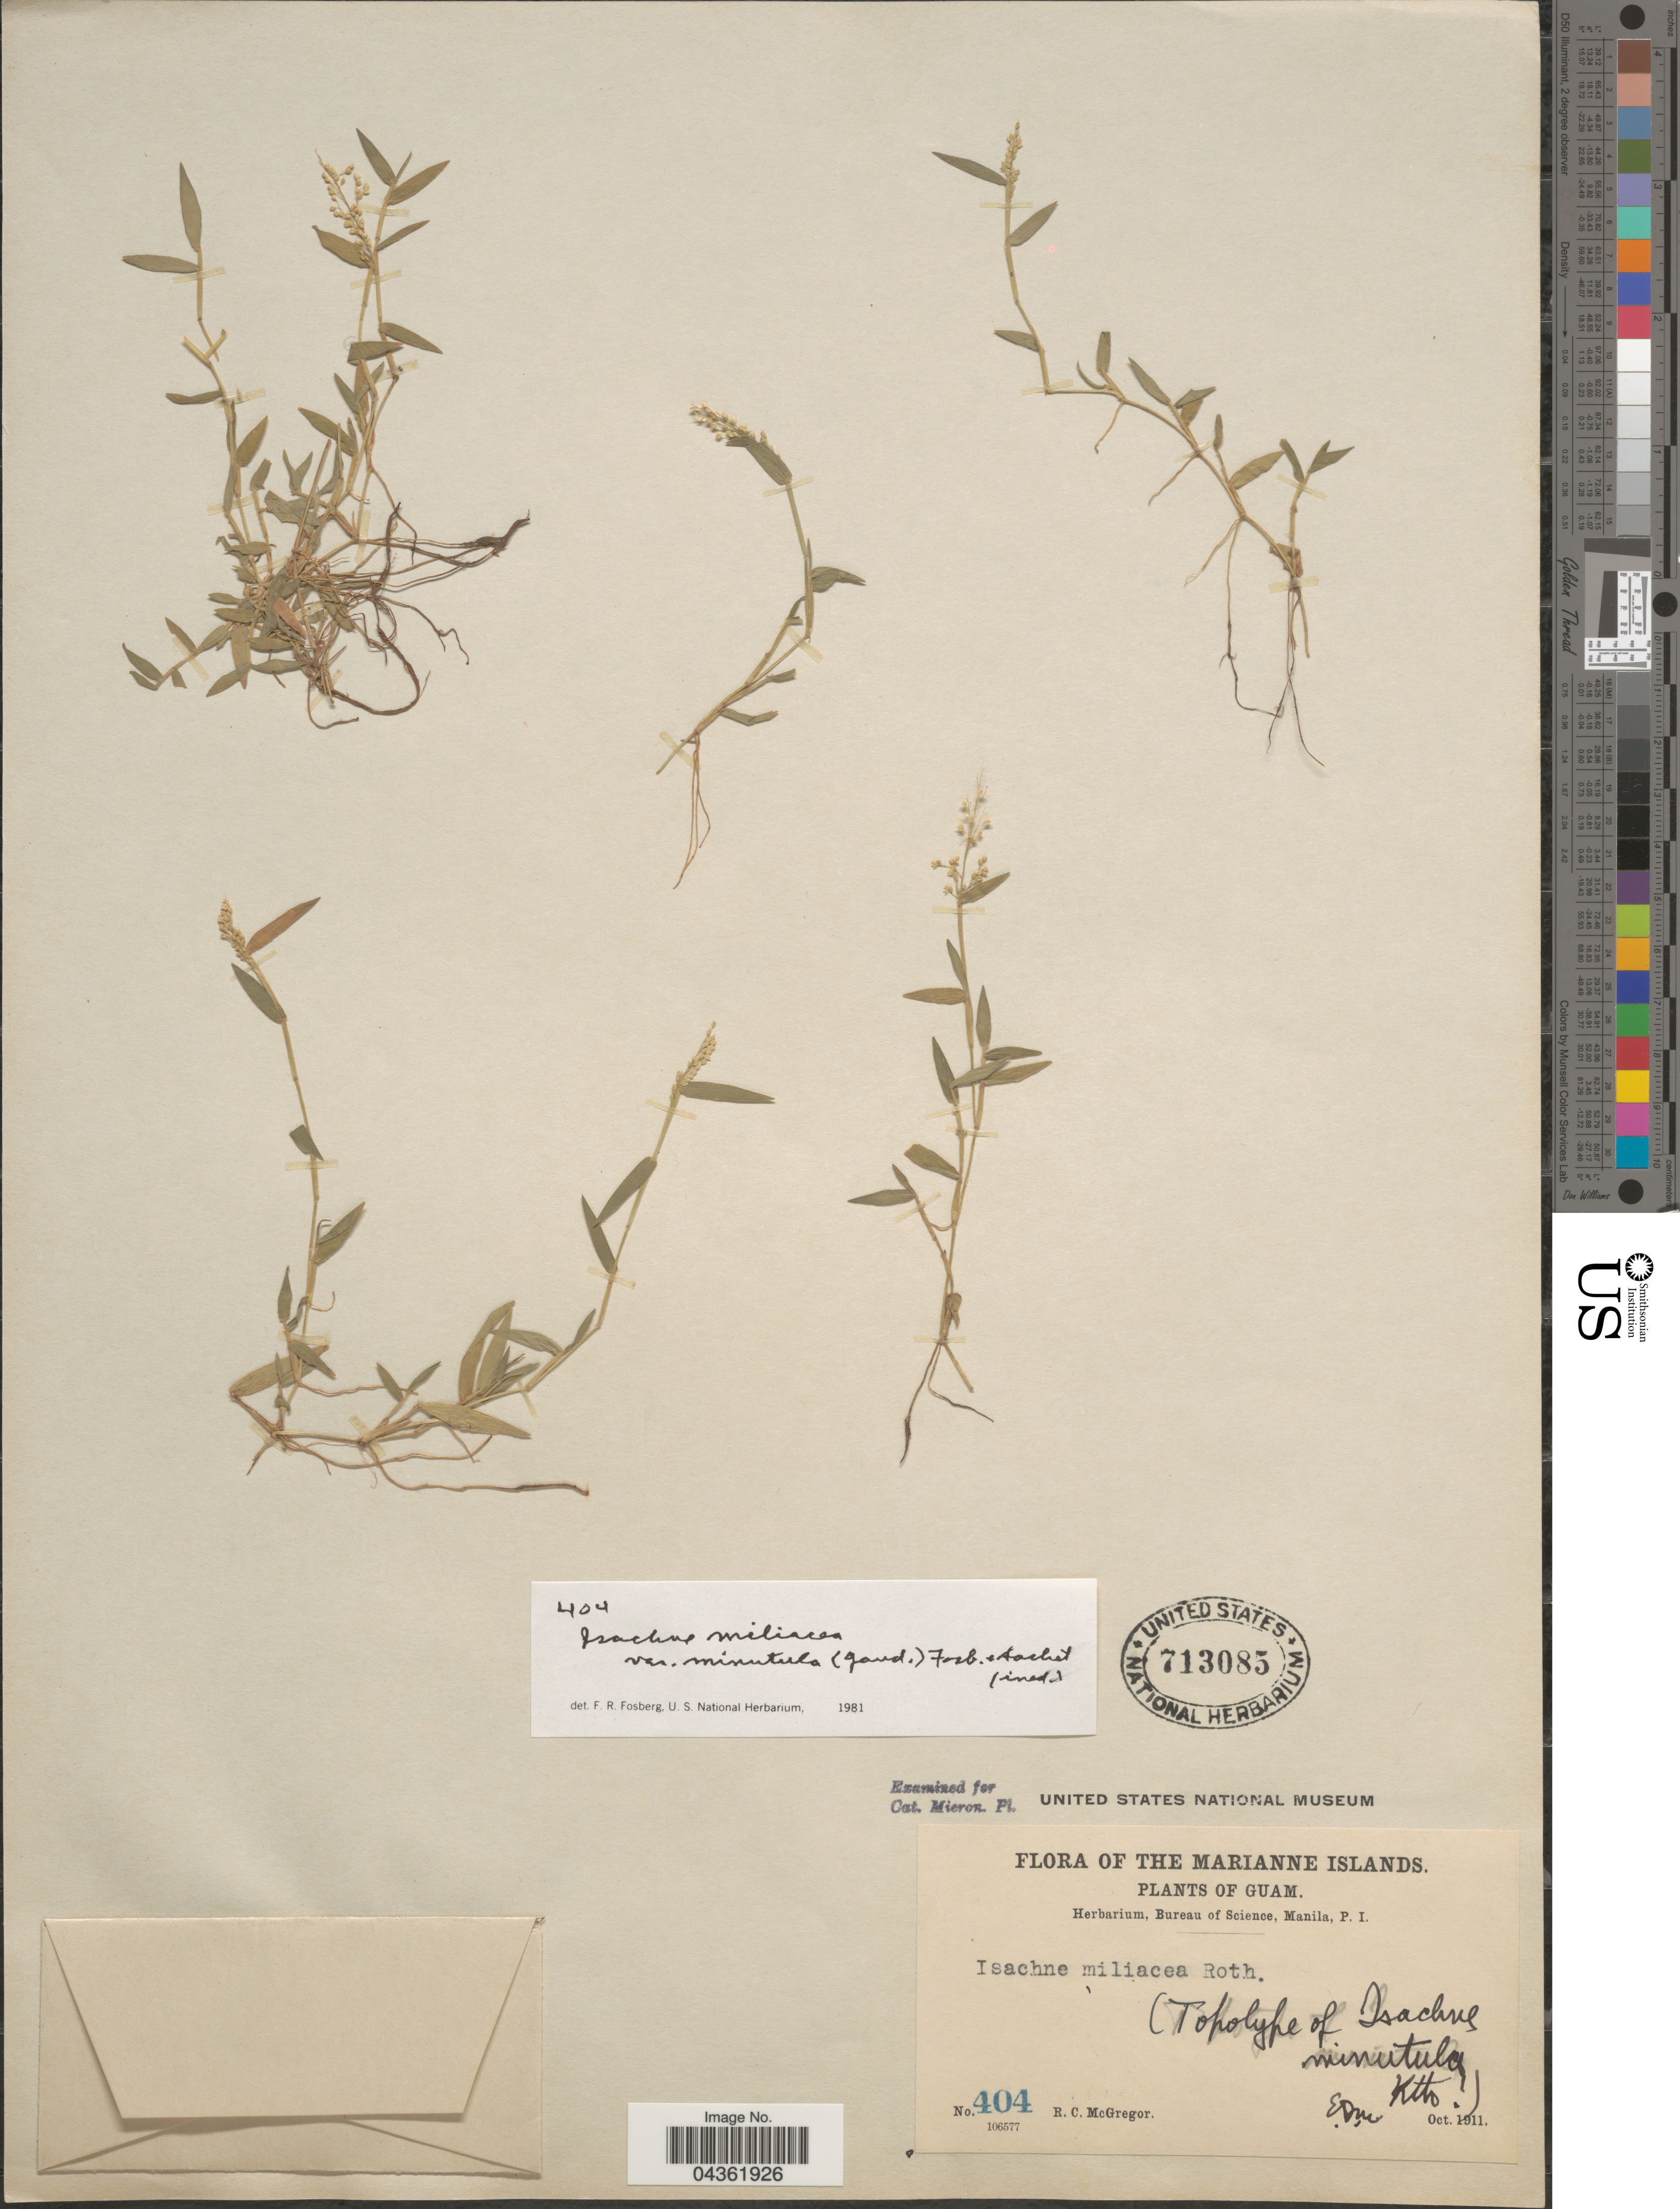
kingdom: Plantae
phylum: Tracheophyta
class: Liliopsida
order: Poales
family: Poaceae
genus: Isachne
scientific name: Isachne minutula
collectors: R. C. McGregor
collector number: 404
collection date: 1911-10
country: Guam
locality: The Marianne Islands.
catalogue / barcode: US 713085